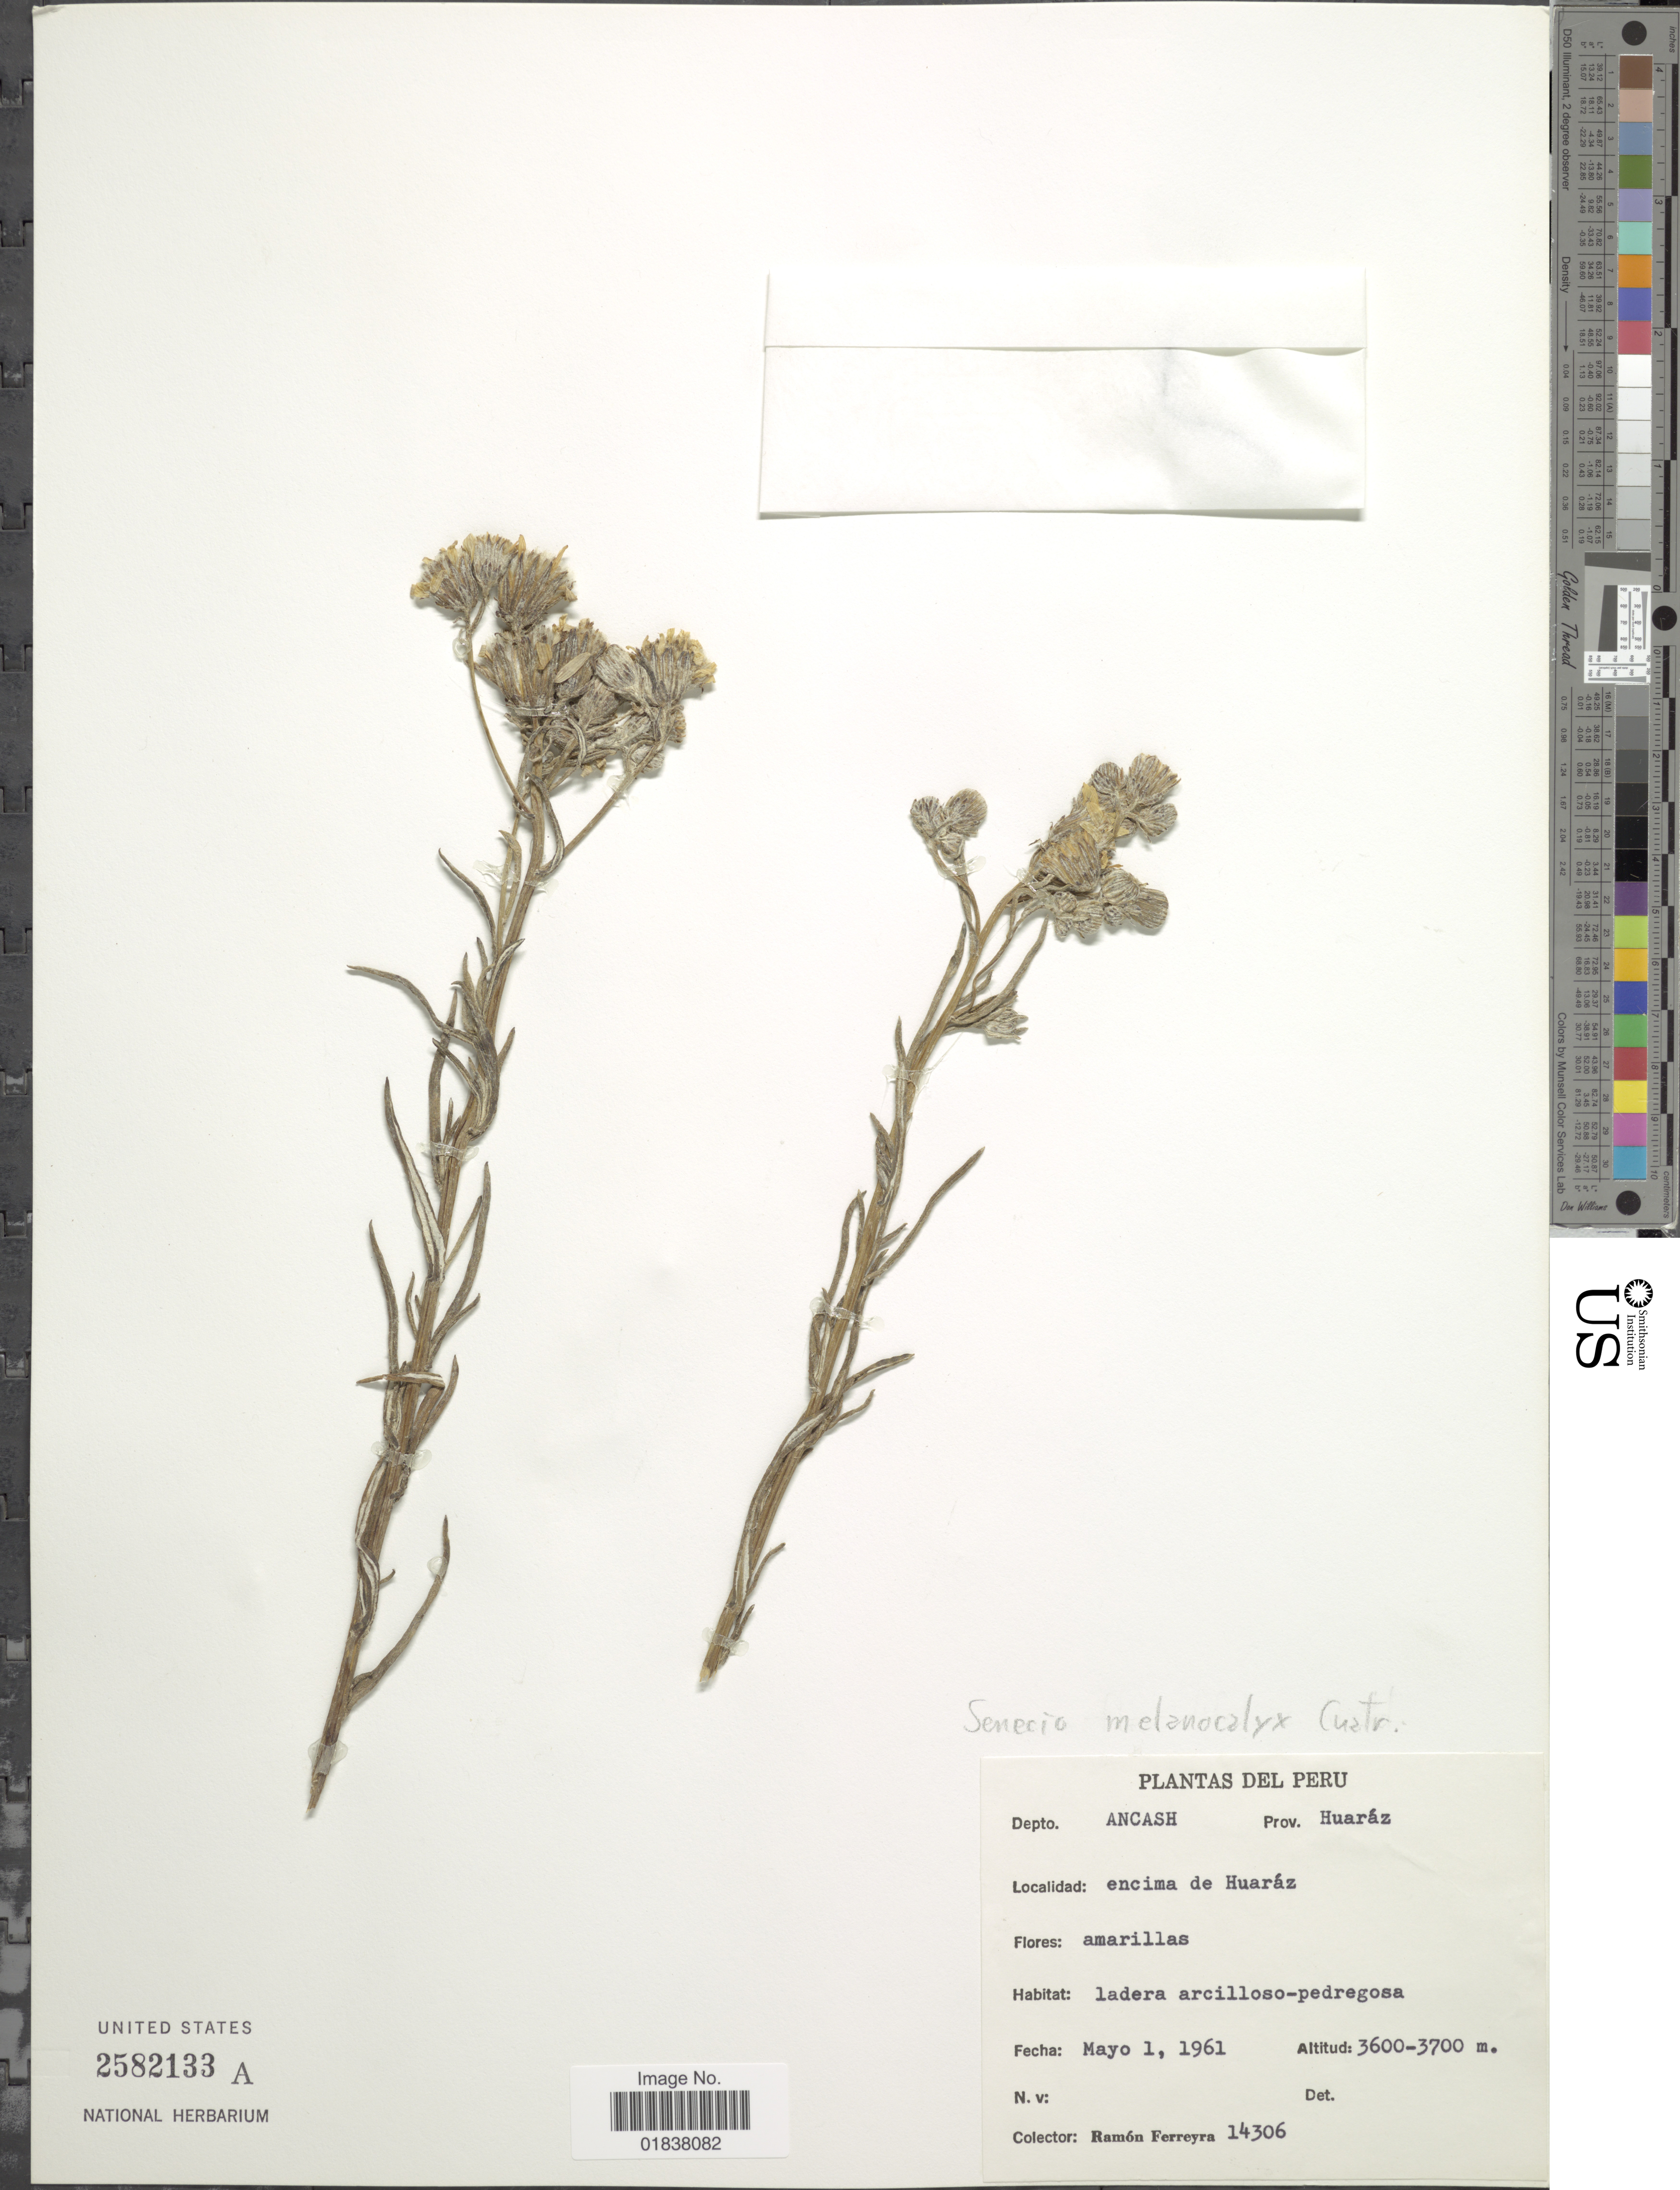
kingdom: Plantae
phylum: Tracheophyta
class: Magnoliopsida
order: Asterales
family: Asteraceae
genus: Senecio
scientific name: Senecio melanocalyx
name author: Cuatrec.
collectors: R. A. Ferreyra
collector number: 14306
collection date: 1961-05-01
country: Peru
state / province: Ancash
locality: Prov. Huaraz, encima de Huaraz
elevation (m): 3600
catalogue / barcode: US 2582133A